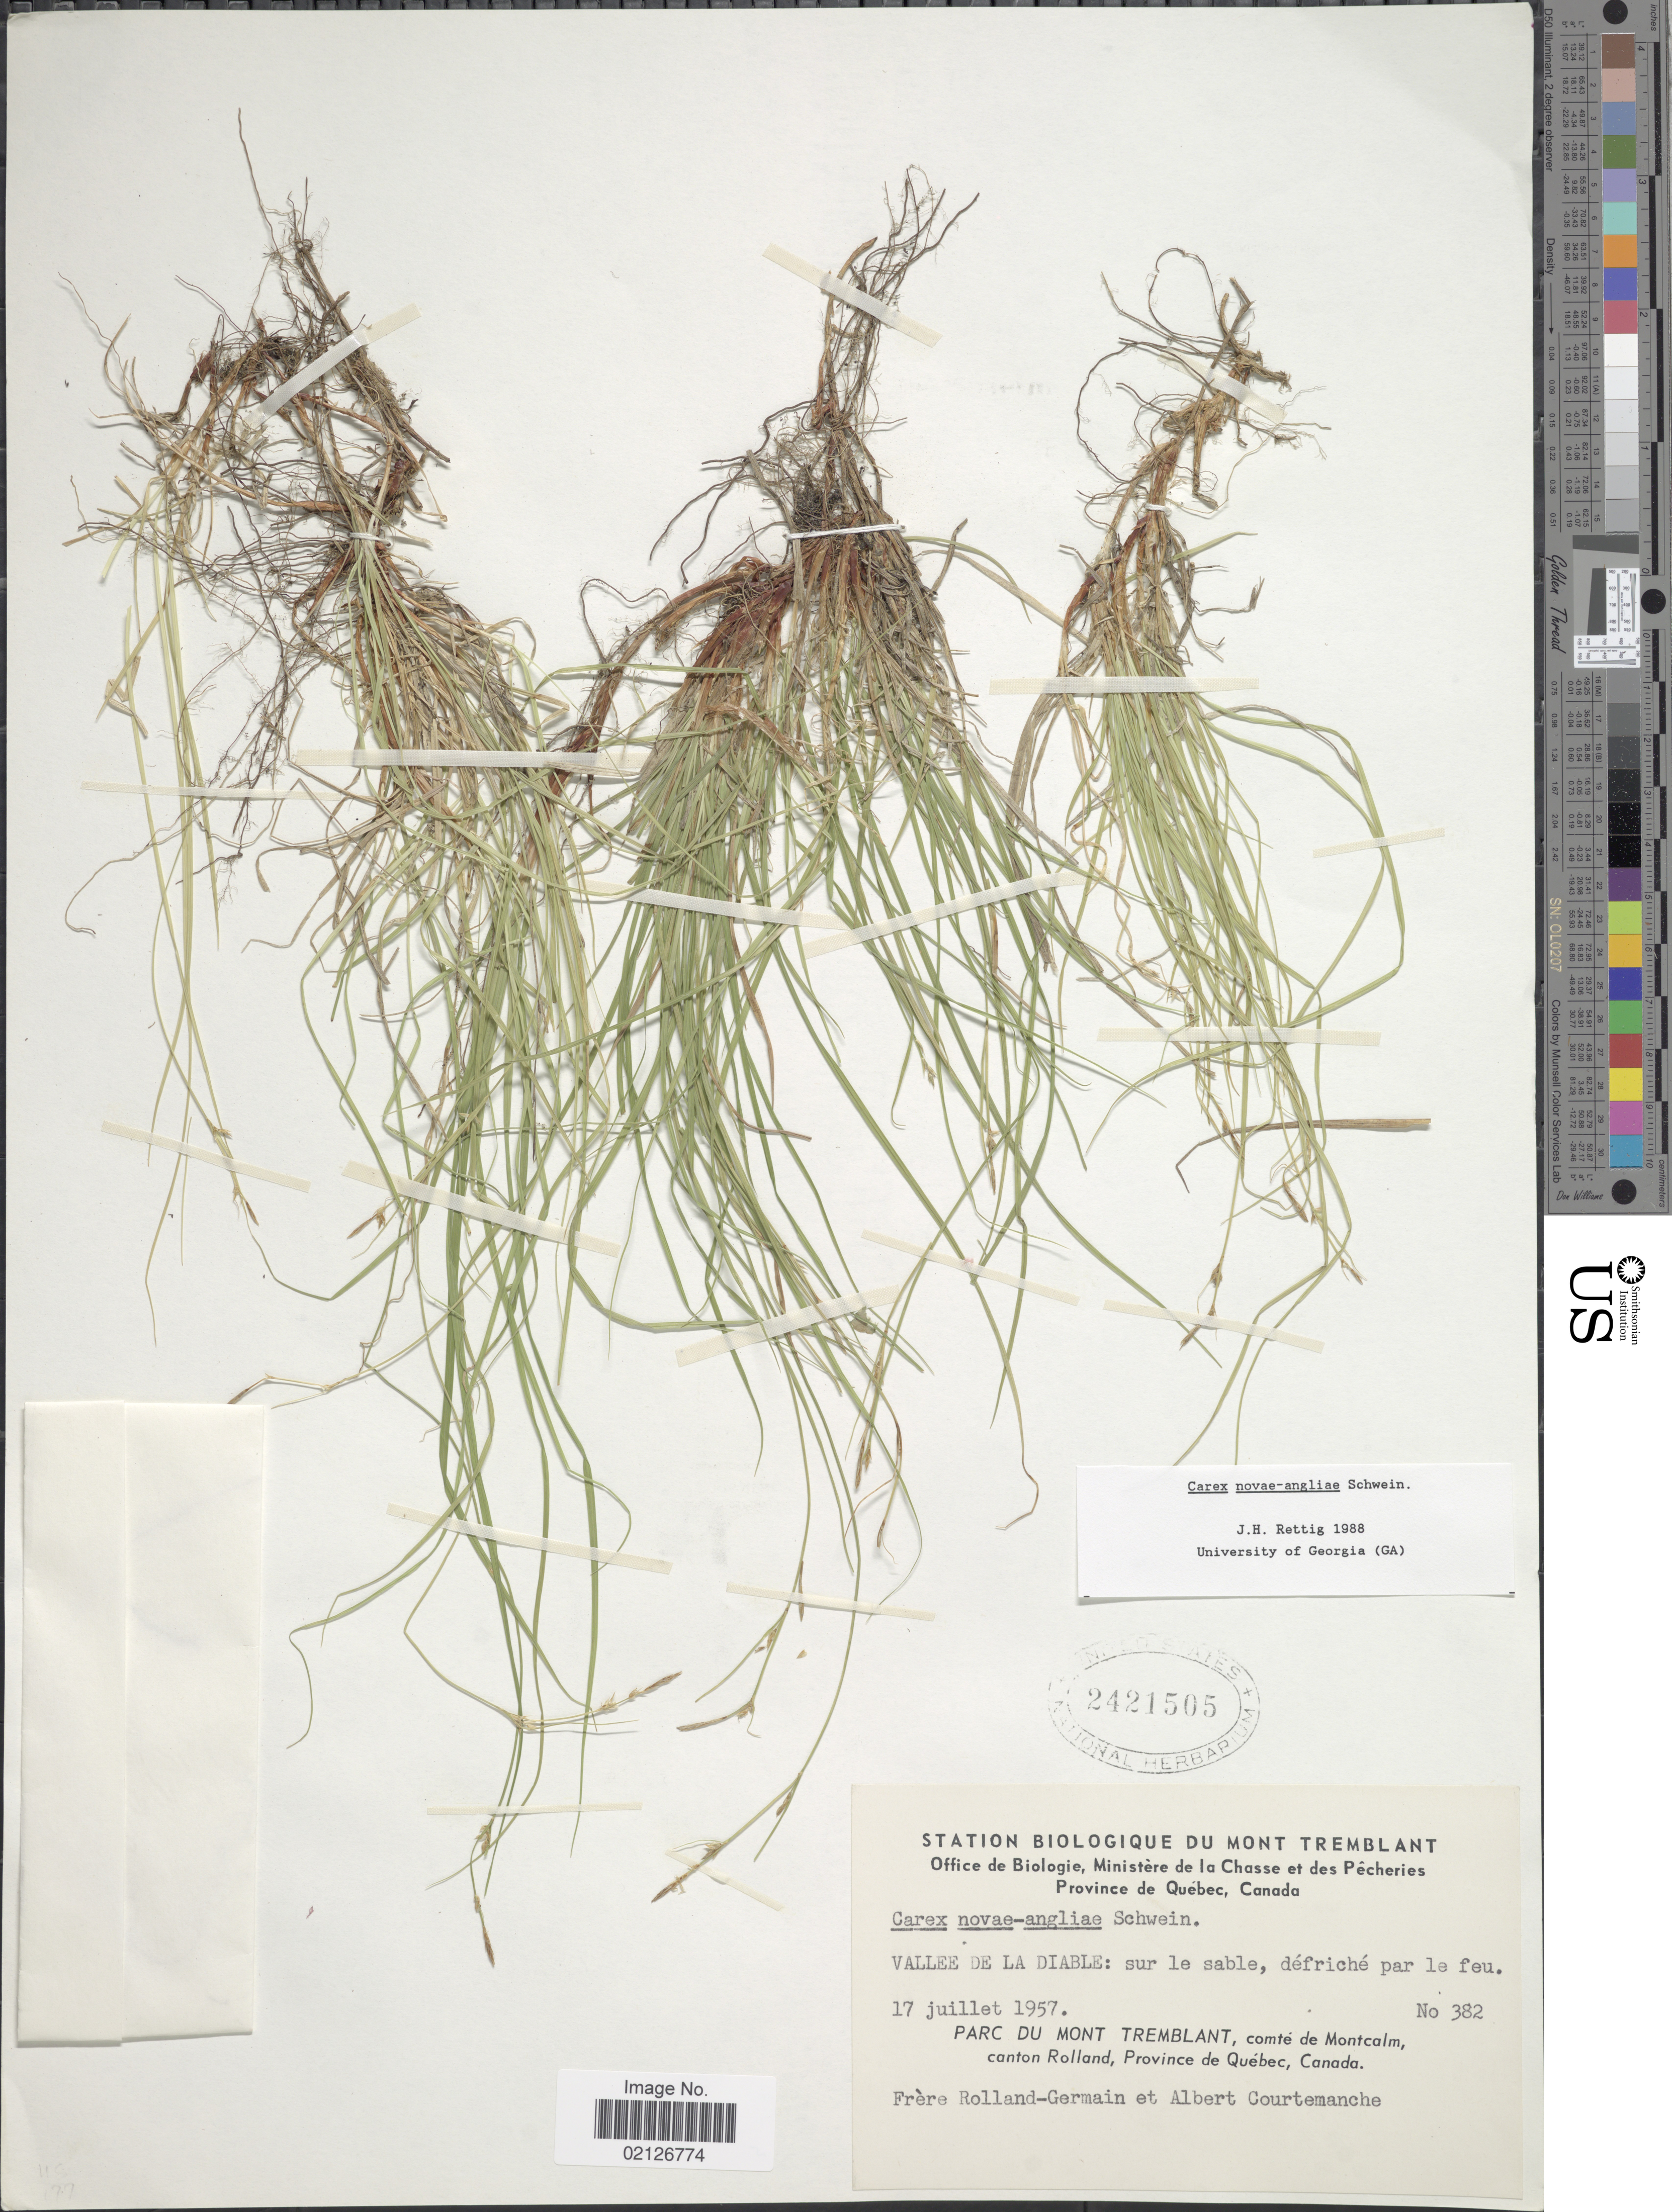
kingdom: Plantae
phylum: Tracheophyta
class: Liliopsida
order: Poales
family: Cyperaceae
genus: Carex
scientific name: Carex novae-angliae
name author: Schwein.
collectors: Rolland-Germain & A. Courtemanche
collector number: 382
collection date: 1957-07-17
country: Canada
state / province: Quebec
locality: Vallee de La Diable: sur le sable, defriche par le feu, Parc Du Mont Tremblant, comte de Montcalm, canton Rolland, Province de Quebec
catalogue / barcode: US 2421505